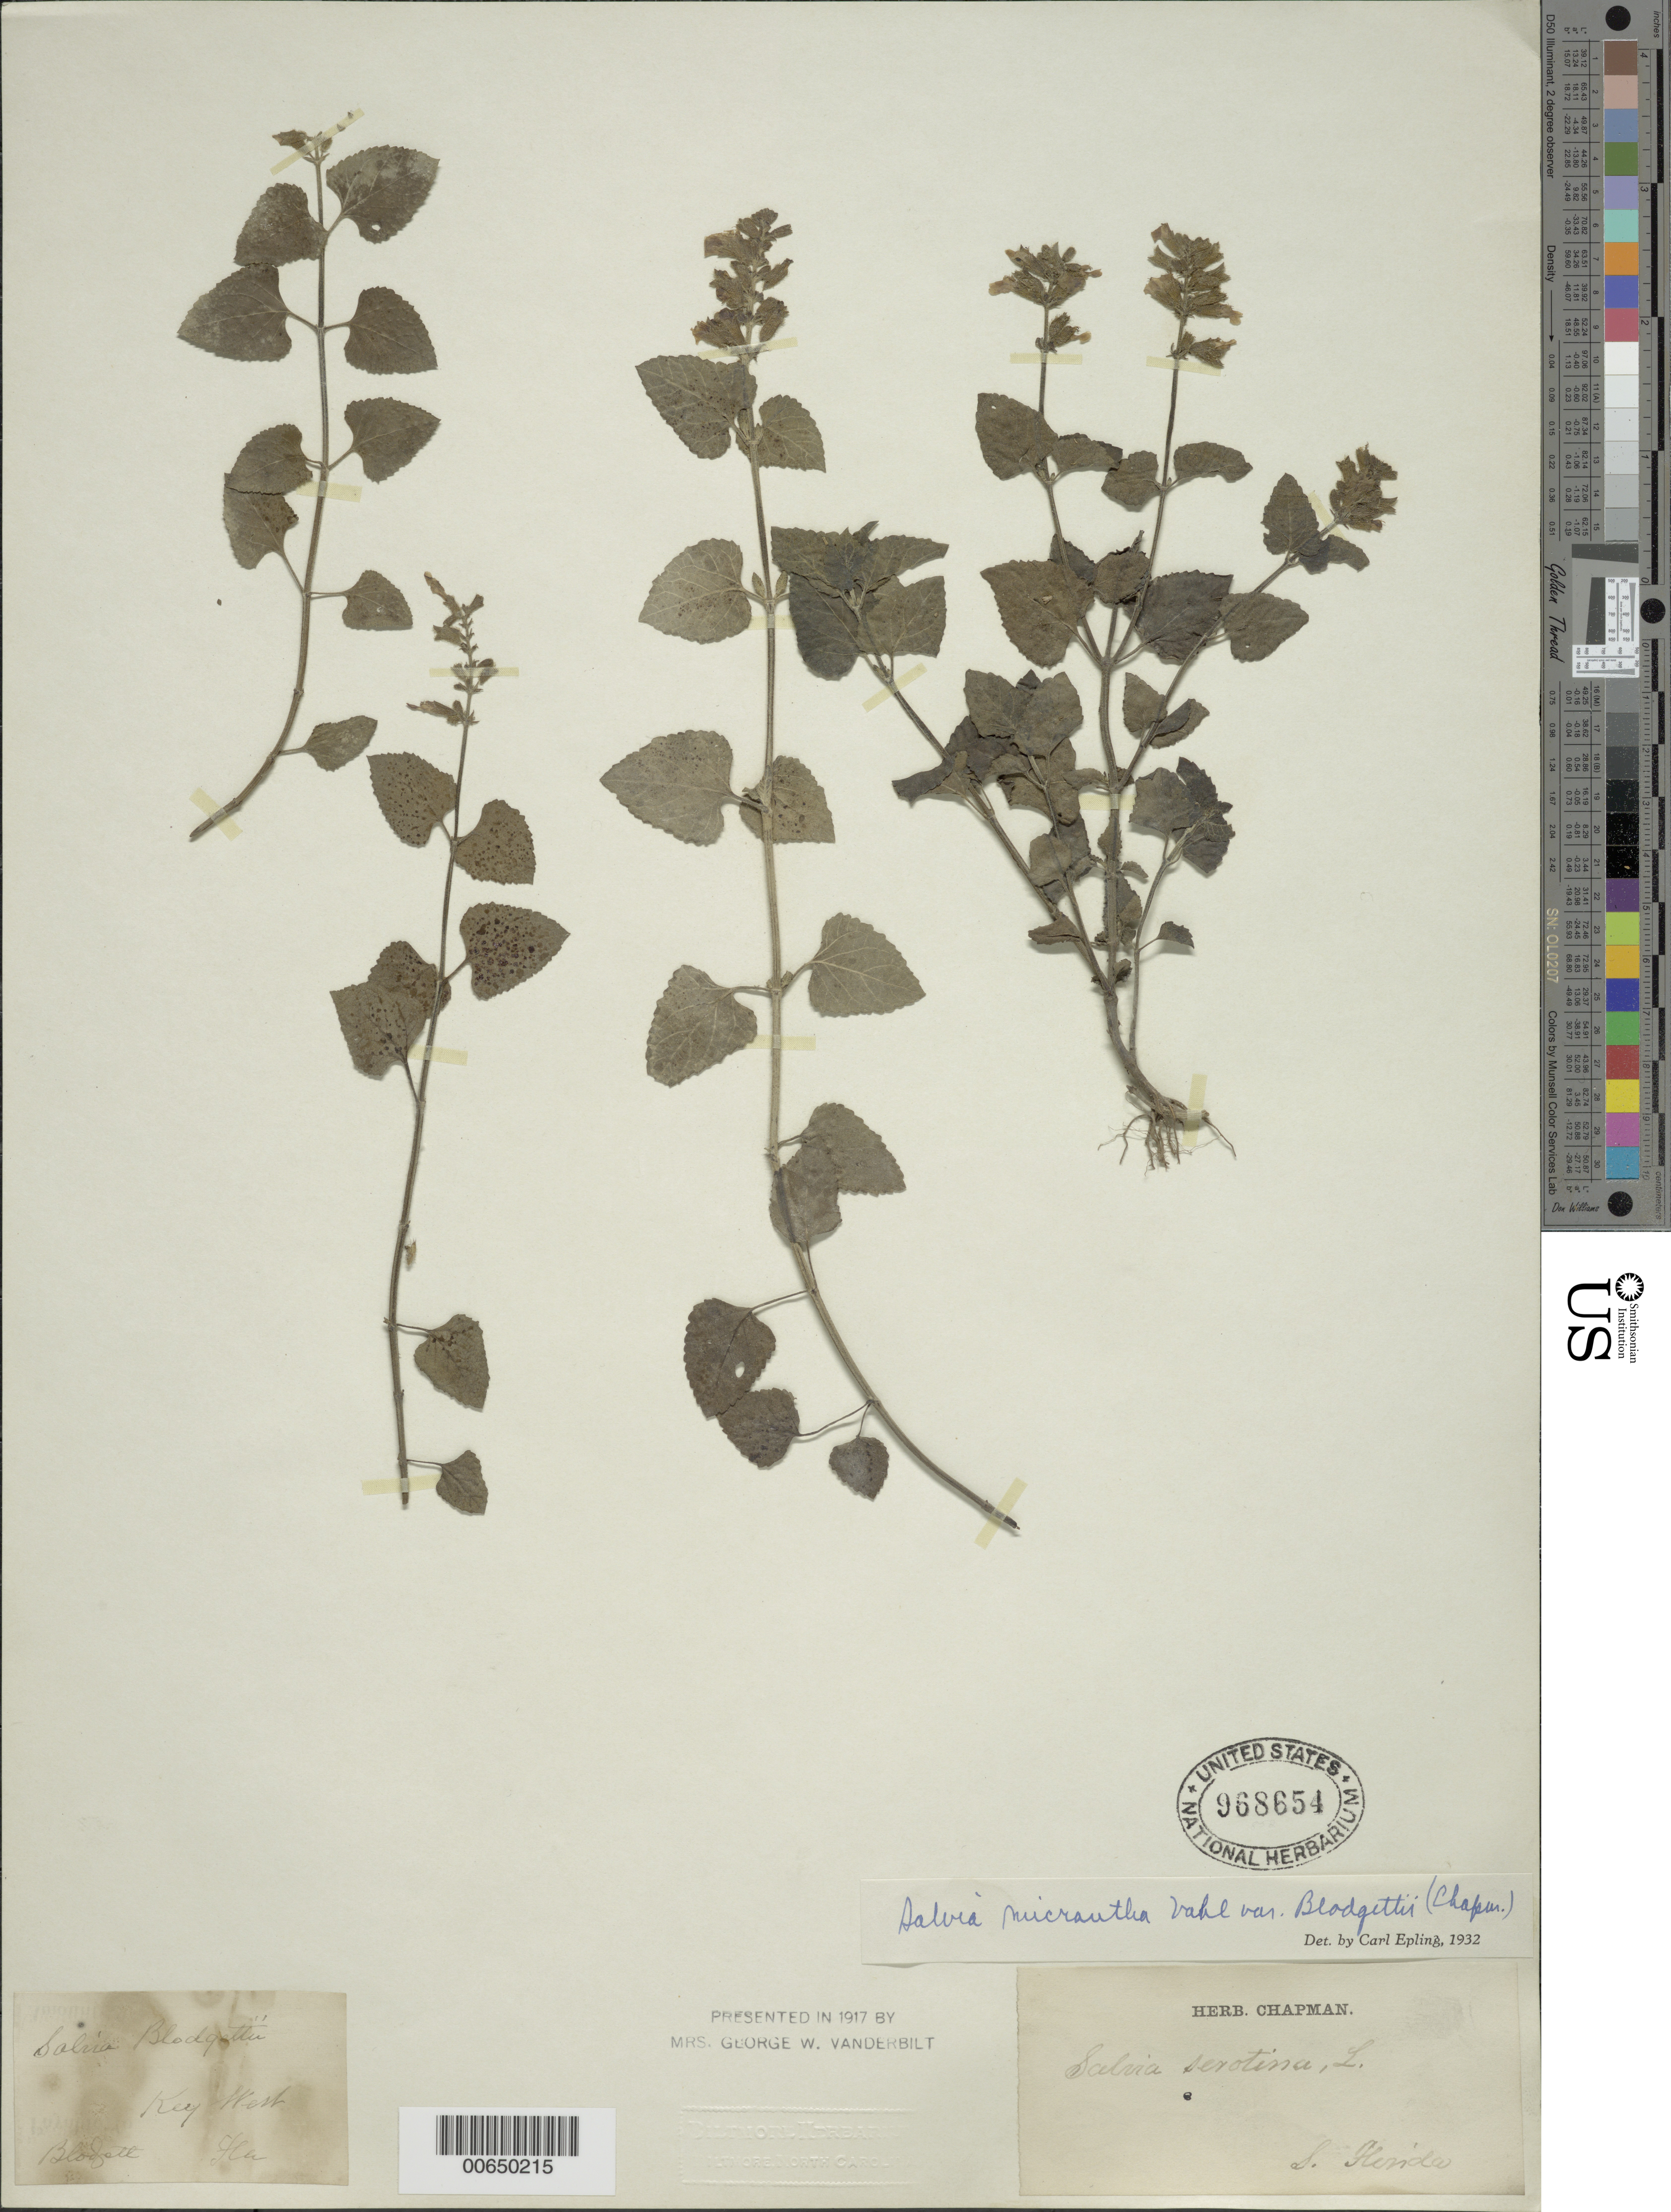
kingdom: Plantae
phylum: Tracheophyta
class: Magnoliopsida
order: Lamiales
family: Lamiaceae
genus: Salvia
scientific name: Salvia micrantha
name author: Vahl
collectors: J. L. Blodgett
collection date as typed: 1838 to -- --- 1853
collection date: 1838/1853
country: United States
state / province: Florida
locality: Key West.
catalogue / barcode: US 968654